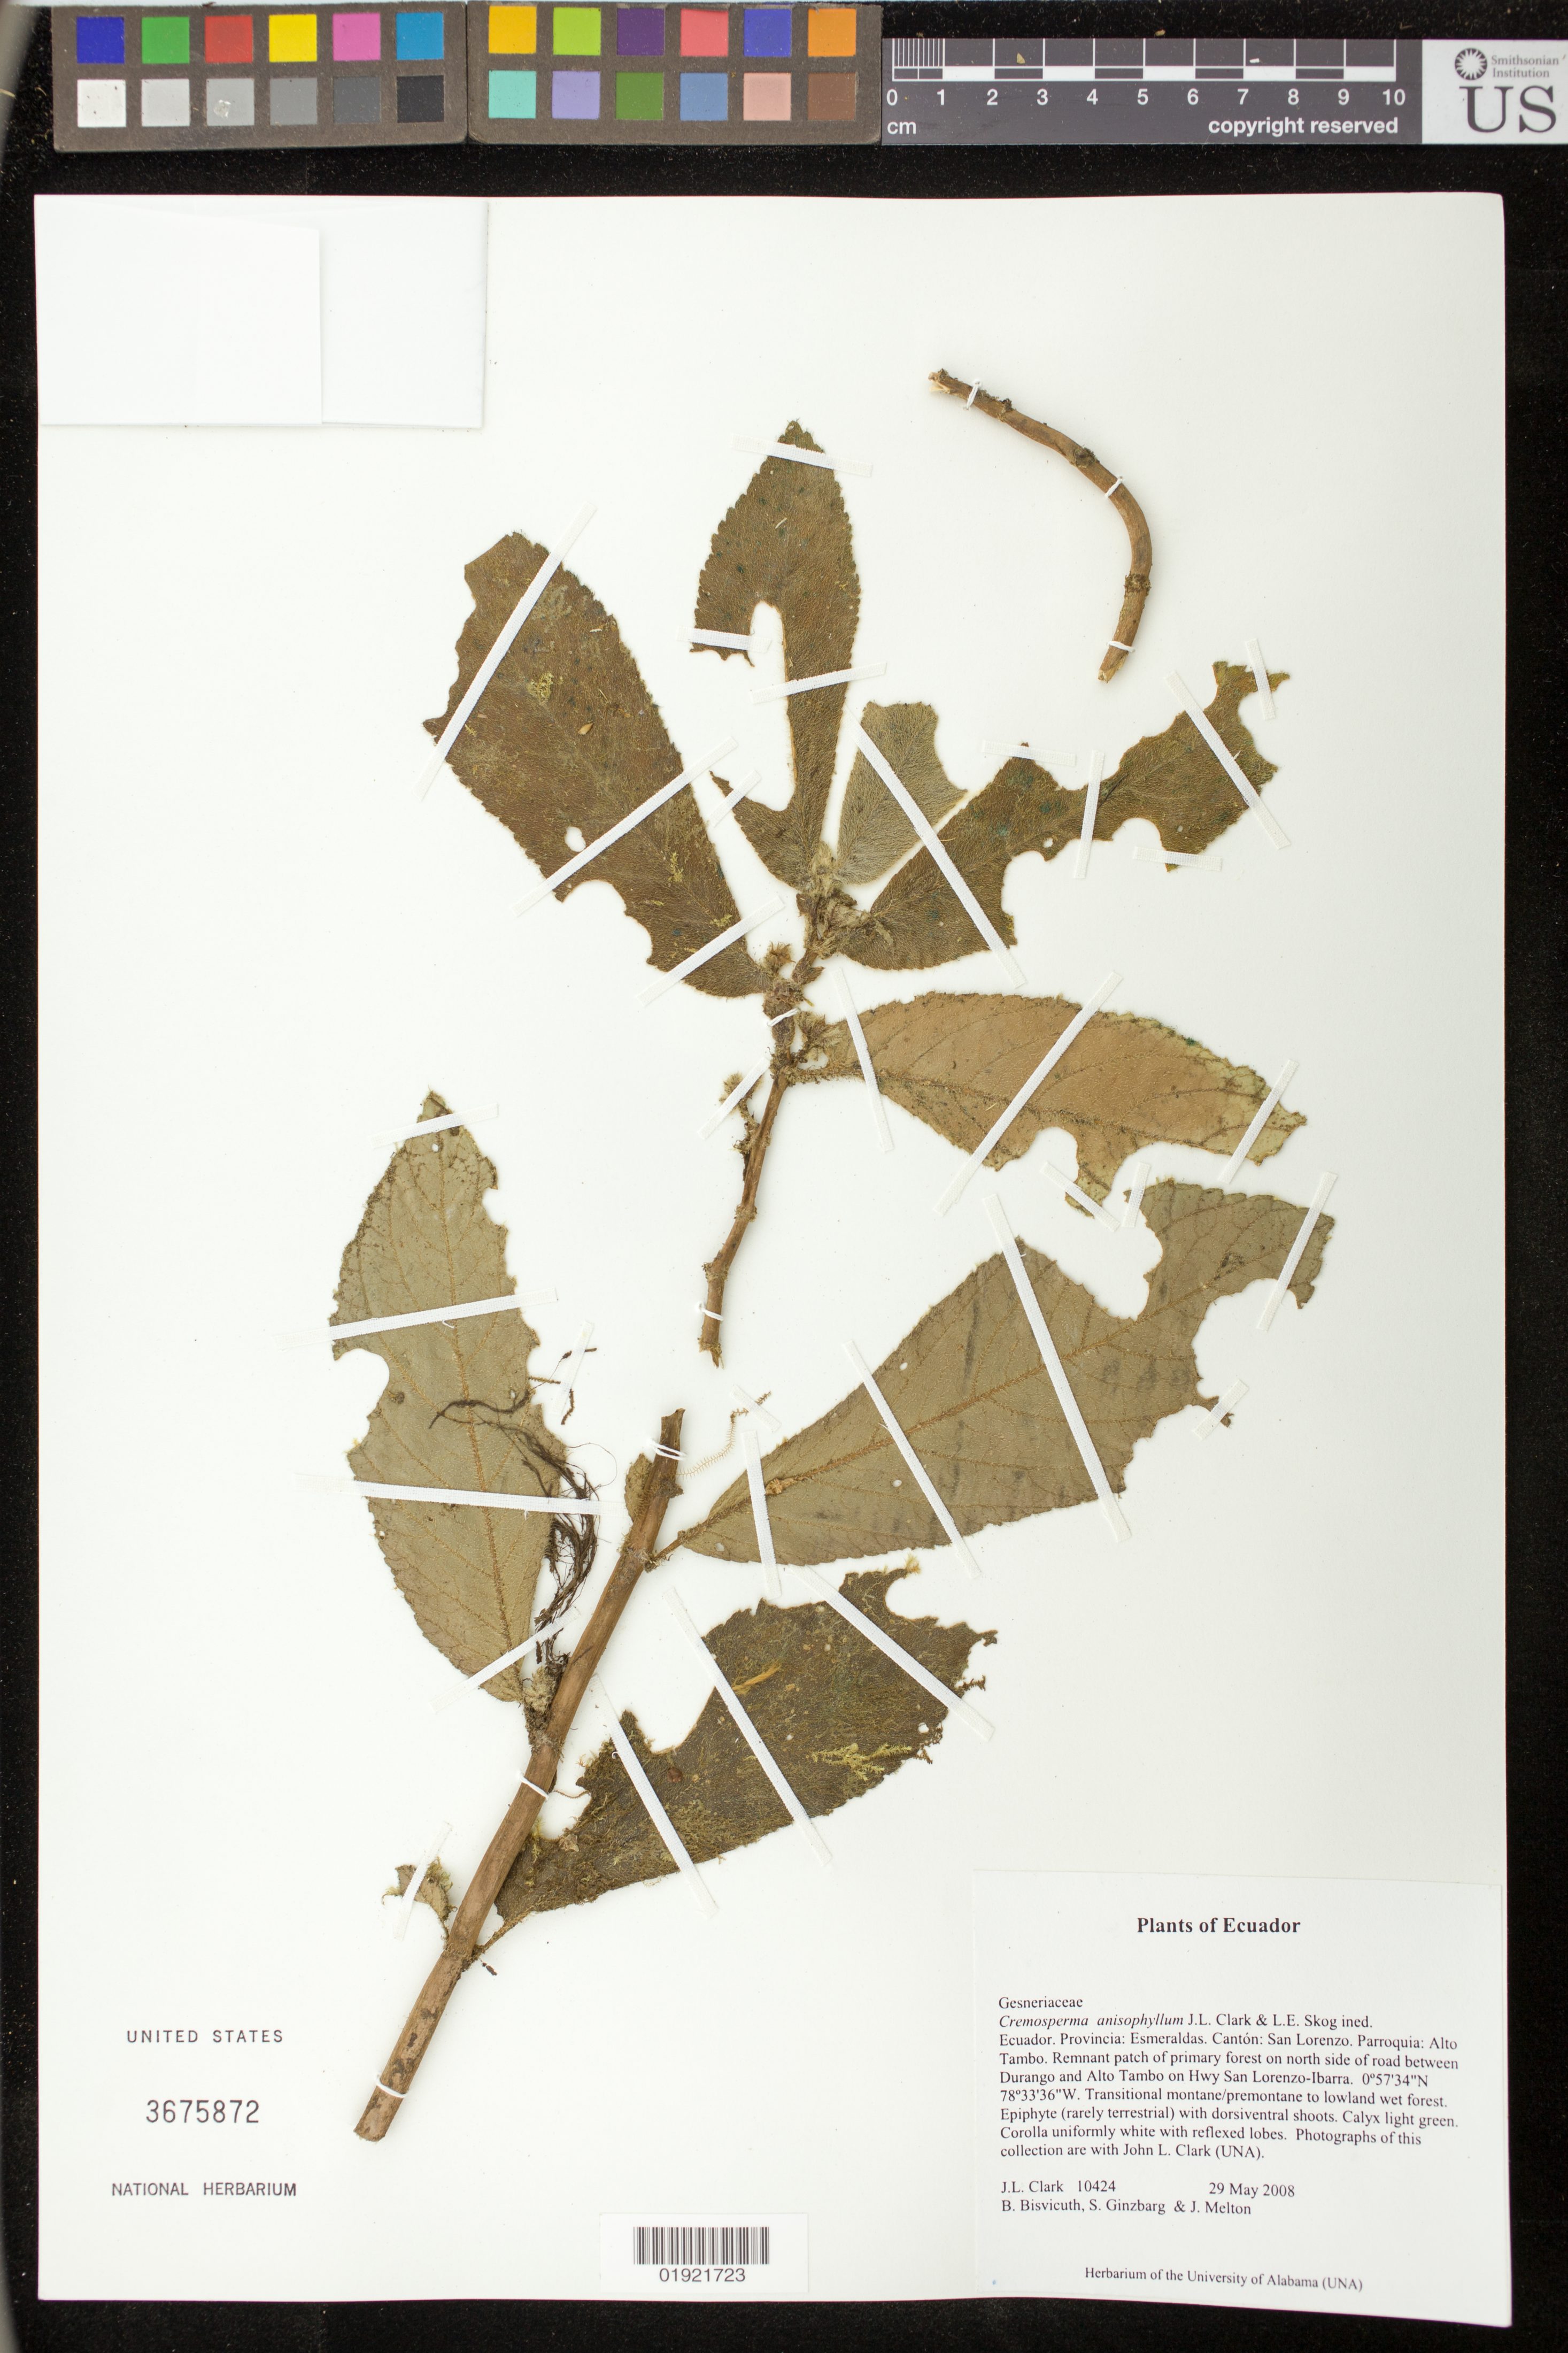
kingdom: Plantae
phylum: Tracheophyta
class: Magnoliopsida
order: Lamiales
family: Gesneriaceae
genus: Cremosperma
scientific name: Cremosperma anisophyllum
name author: J.L. Clark & L.E. Skog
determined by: Clark, J. L., (SEL), The Marie Selby Botanical Garden (UNITED STATES)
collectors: J. L. Clark, B. Bisvicuth, S. Ginzbarg & J. Melton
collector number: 10424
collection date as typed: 29 May 2008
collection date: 2008-05-29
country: Ecuador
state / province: Esmeraldas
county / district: San Lorenzo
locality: Parroquia: Alto Tambo. Remnant patch of primary forest on north side of road between Durango and Alto Tambo on Hwy San Lorenzo-Ibarra.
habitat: Transitional montane/premontane to lowland wet forest.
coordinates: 0 57 34 N, 78 33 36 W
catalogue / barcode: US 3675872